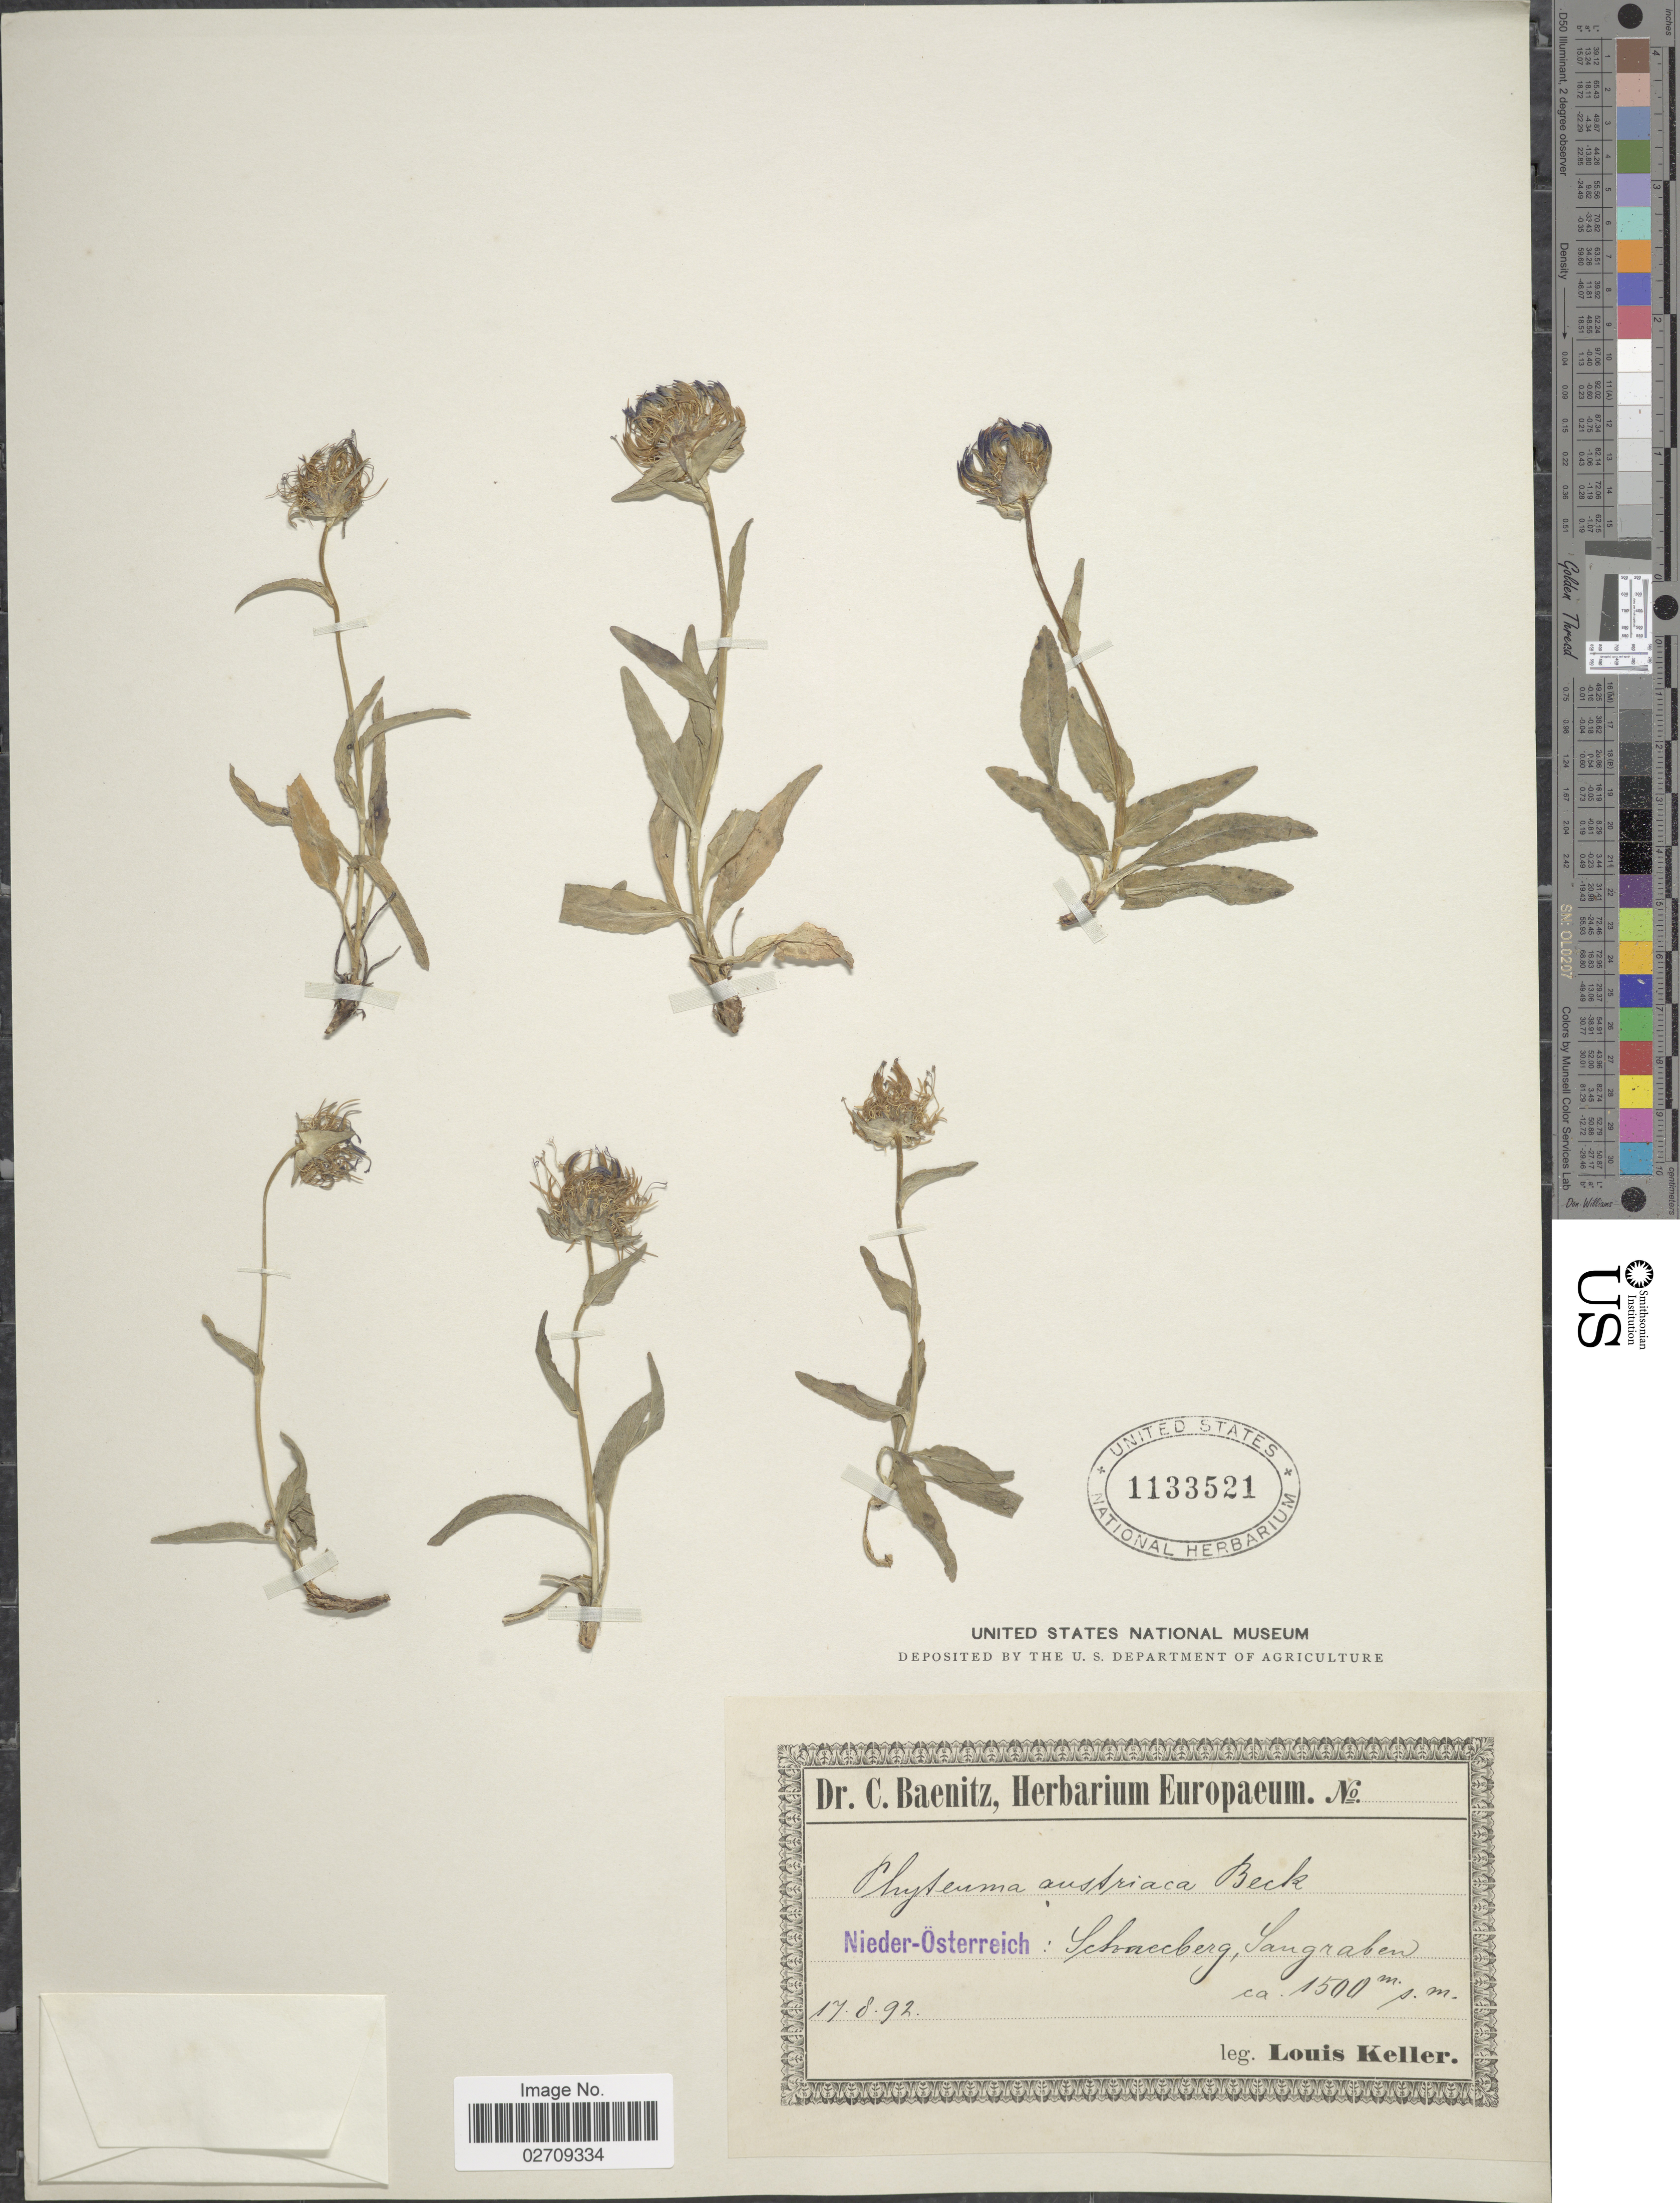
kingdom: Plantae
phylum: Tracheophyta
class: Magnoliopsida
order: Asterales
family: Campanulaceae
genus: Phyteuma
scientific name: Phyteuma austriacum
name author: Beck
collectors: L. F. Keller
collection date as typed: Transcribed d/m/y: 17/8/92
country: Austria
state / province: Niederosterreich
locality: Nieder-Osterreich: Schneeberg, Sangraben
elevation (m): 1500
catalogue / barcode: US 1133521